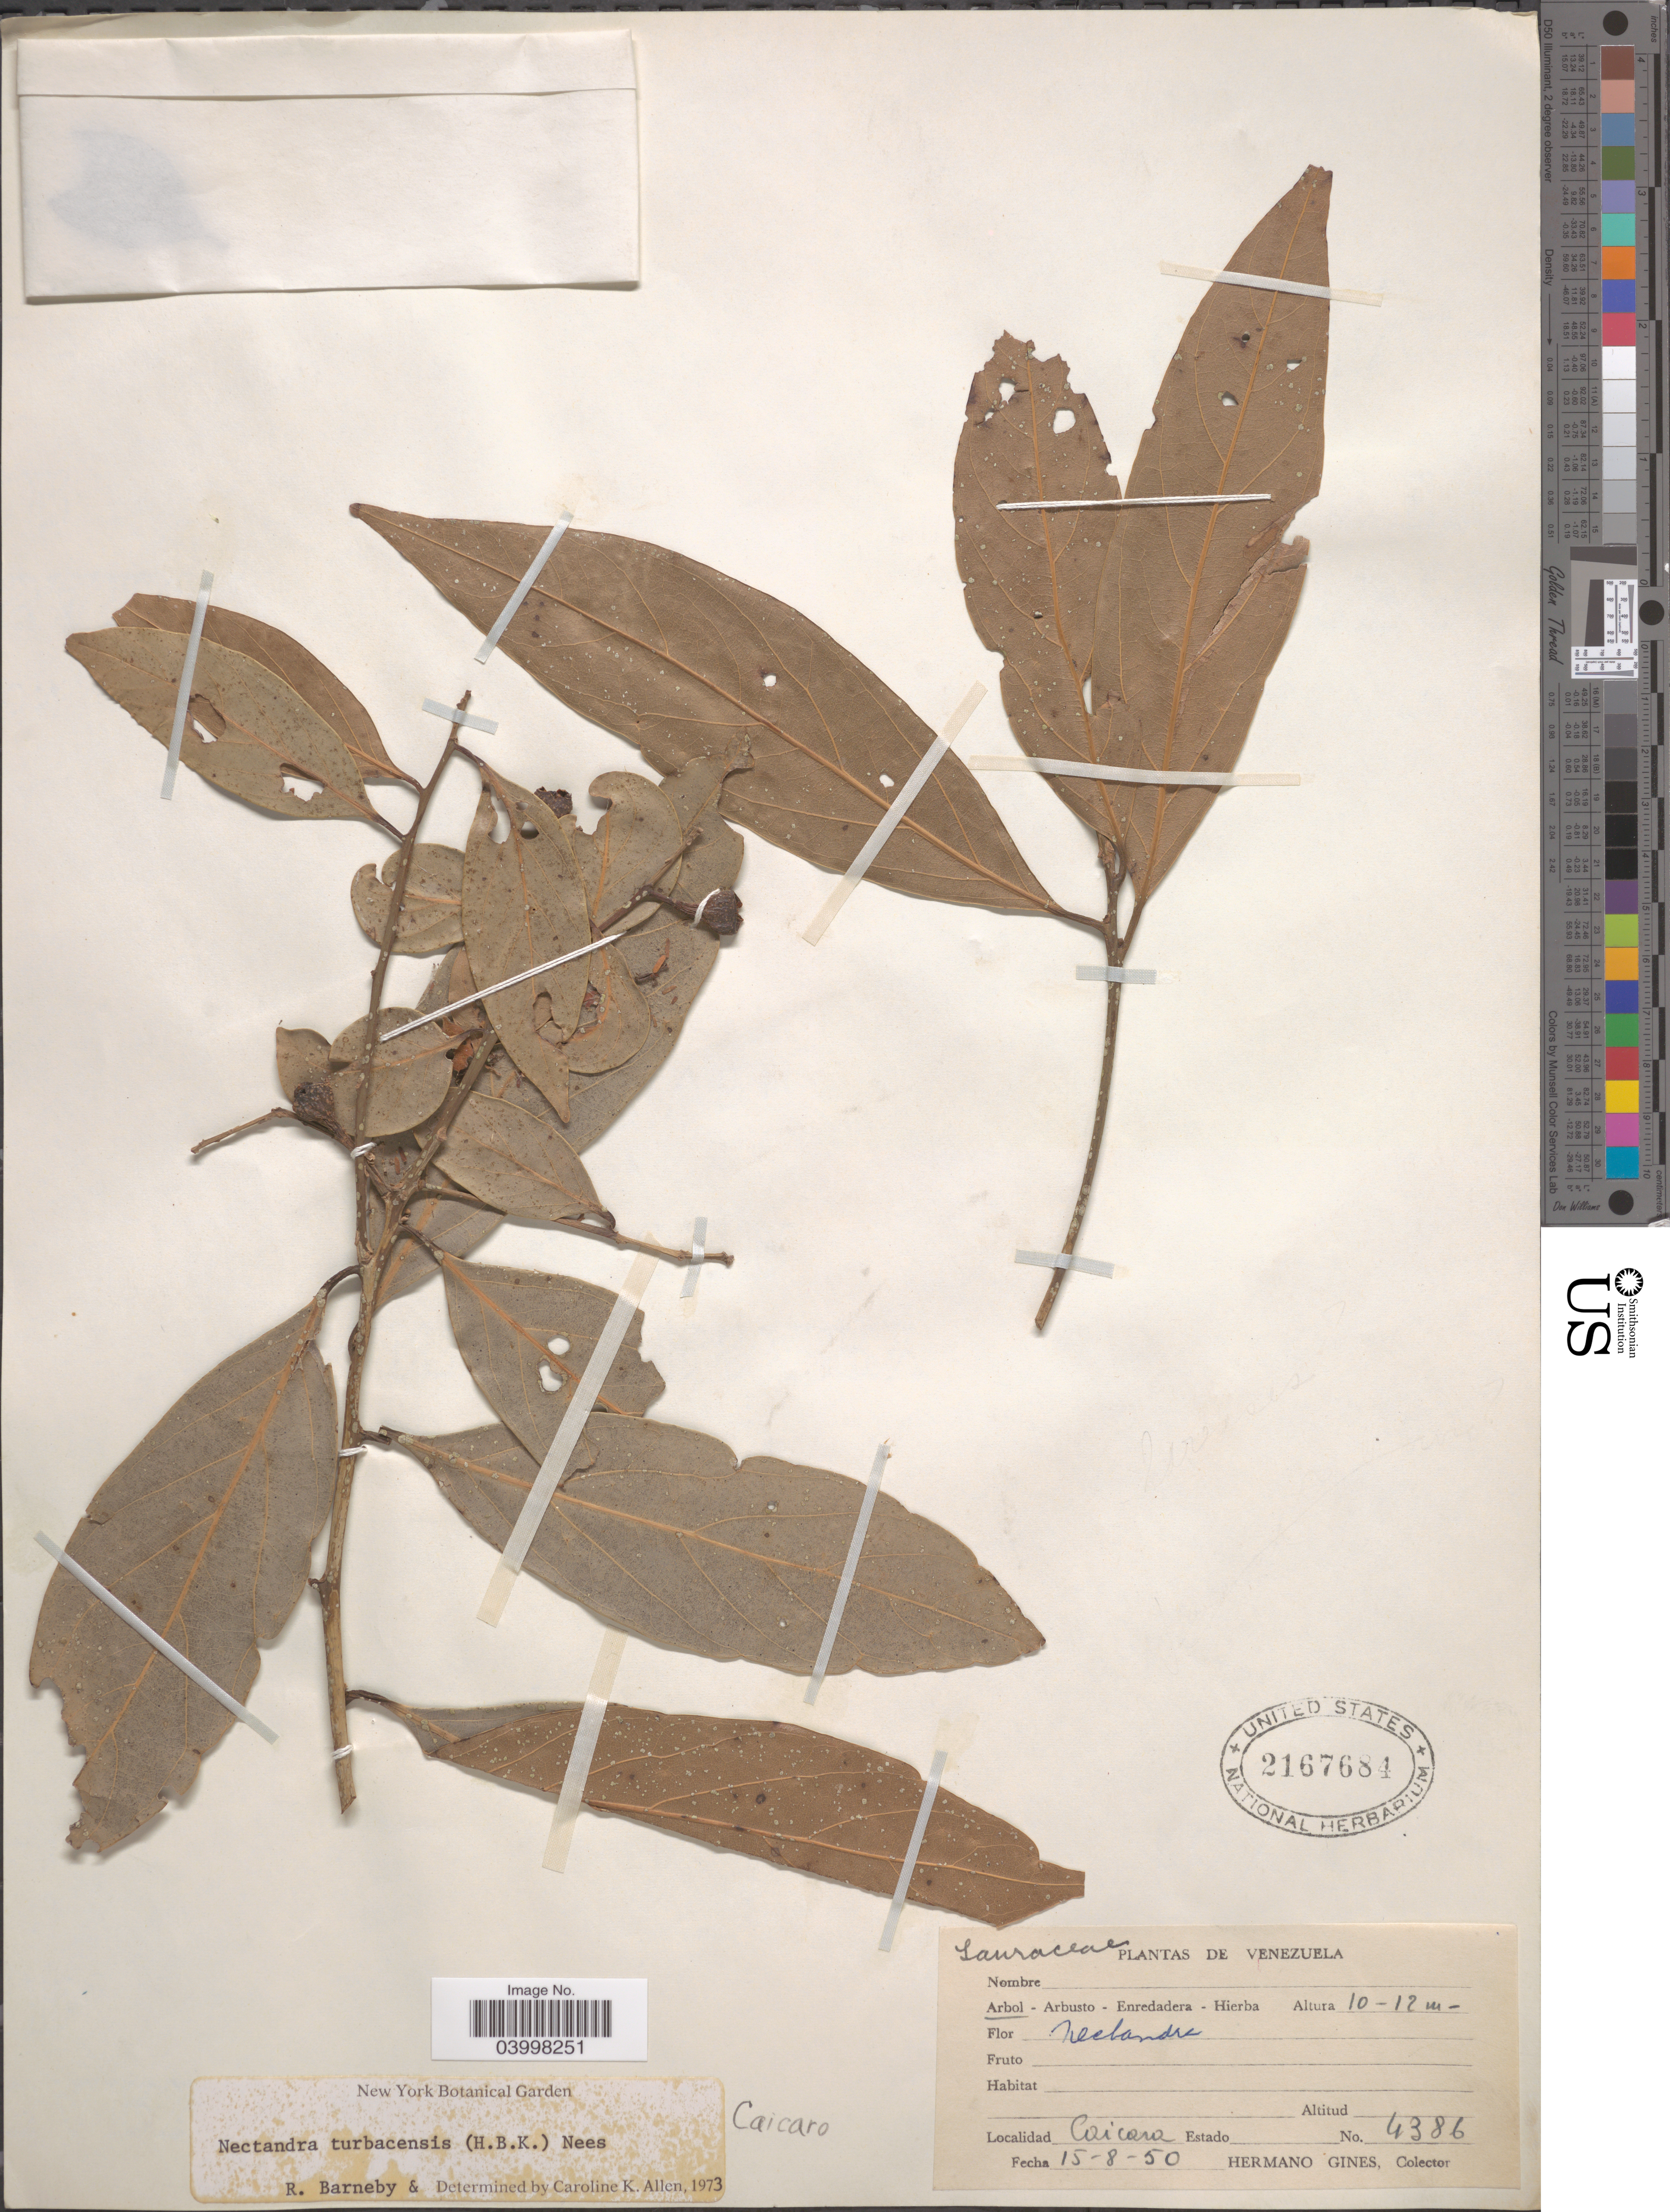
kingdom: Plantae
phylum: Tracheophyta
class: Magnoliopsida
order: Laurales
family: Lauraceae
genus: Nectandra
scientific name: Nectandra turbacensis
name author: (Kunth) Nees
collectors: Bro. Gines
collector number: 4386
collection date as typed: Transcribed d/m/y: 15/8/50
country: Venezuela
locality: Caicaro. Caicara.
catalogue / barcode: US 2167684